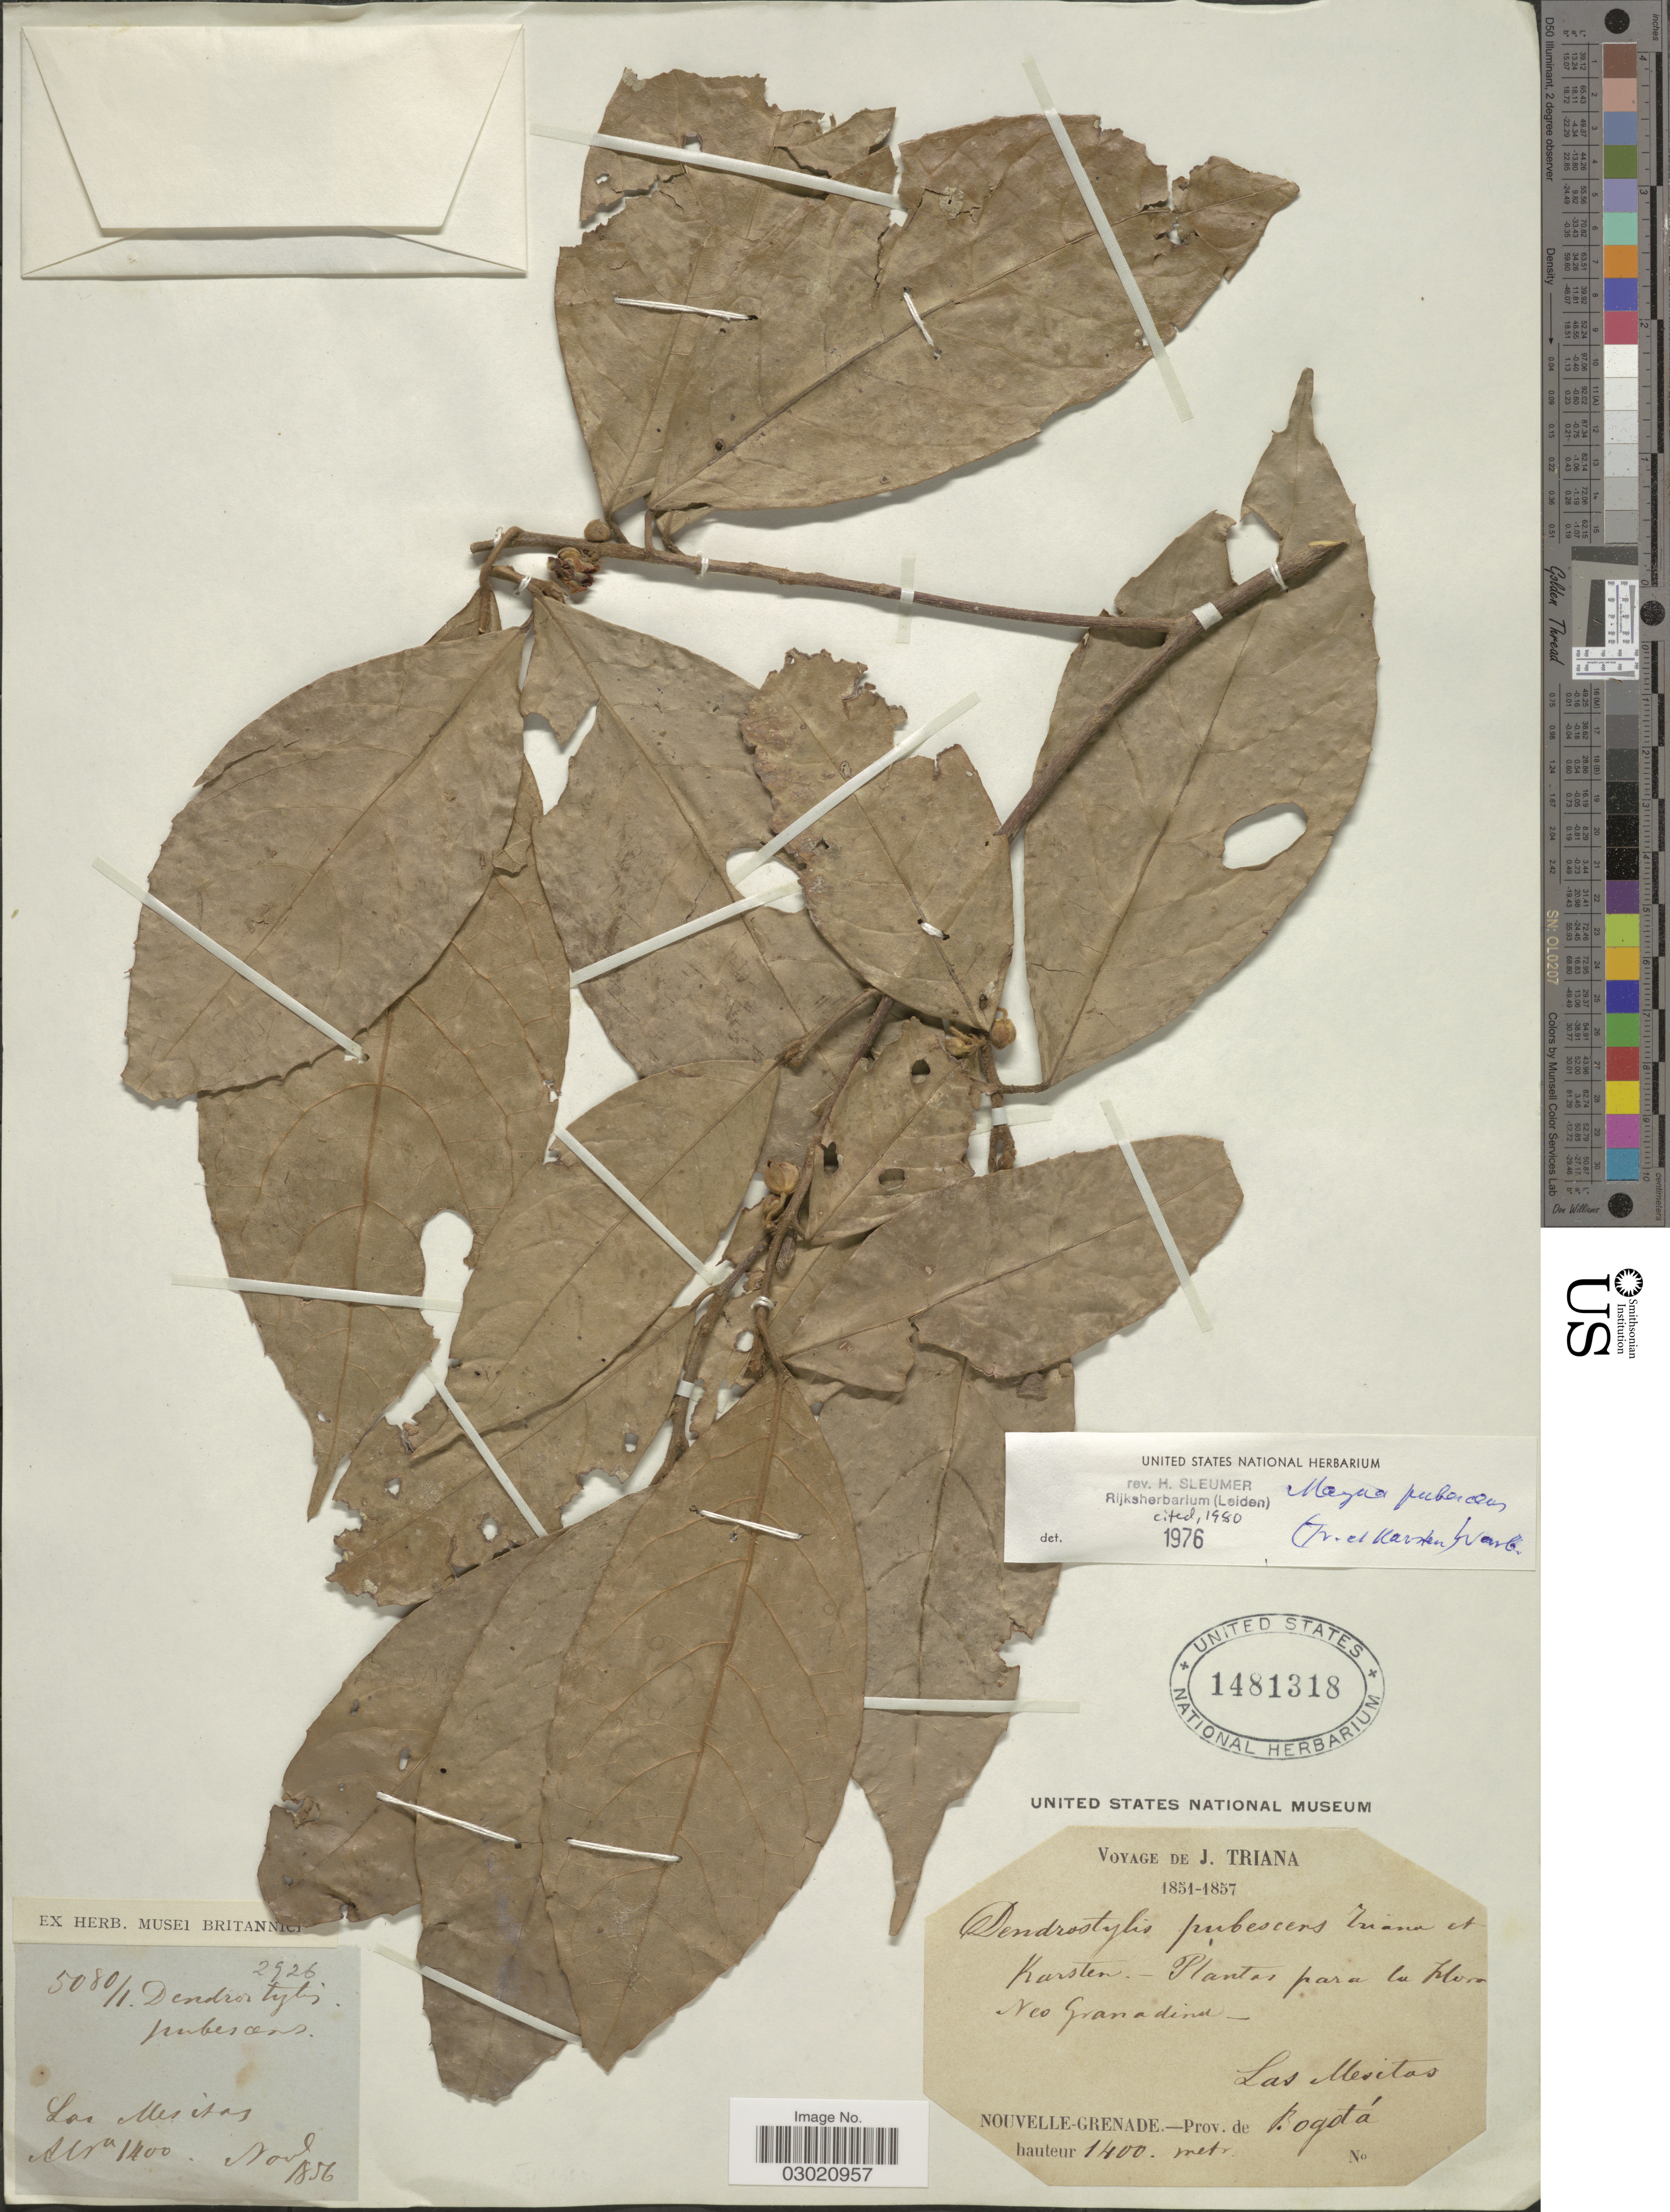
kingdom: Plantae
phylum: Tracheophyta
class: Magnoliopsida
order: Malpighiales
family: Achariaceae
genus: Mayna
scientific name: Mayna pubescens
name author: (Triana & H. Karst.) Warb.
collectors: J. Triana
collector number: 5080/1?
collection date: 1856-11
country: Colombia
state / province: Bogota D.C.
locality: Las Mesitas. Nouvelle-Grenade.-Prov. de Bogotá.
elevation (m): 1400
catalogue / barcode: US 1481318